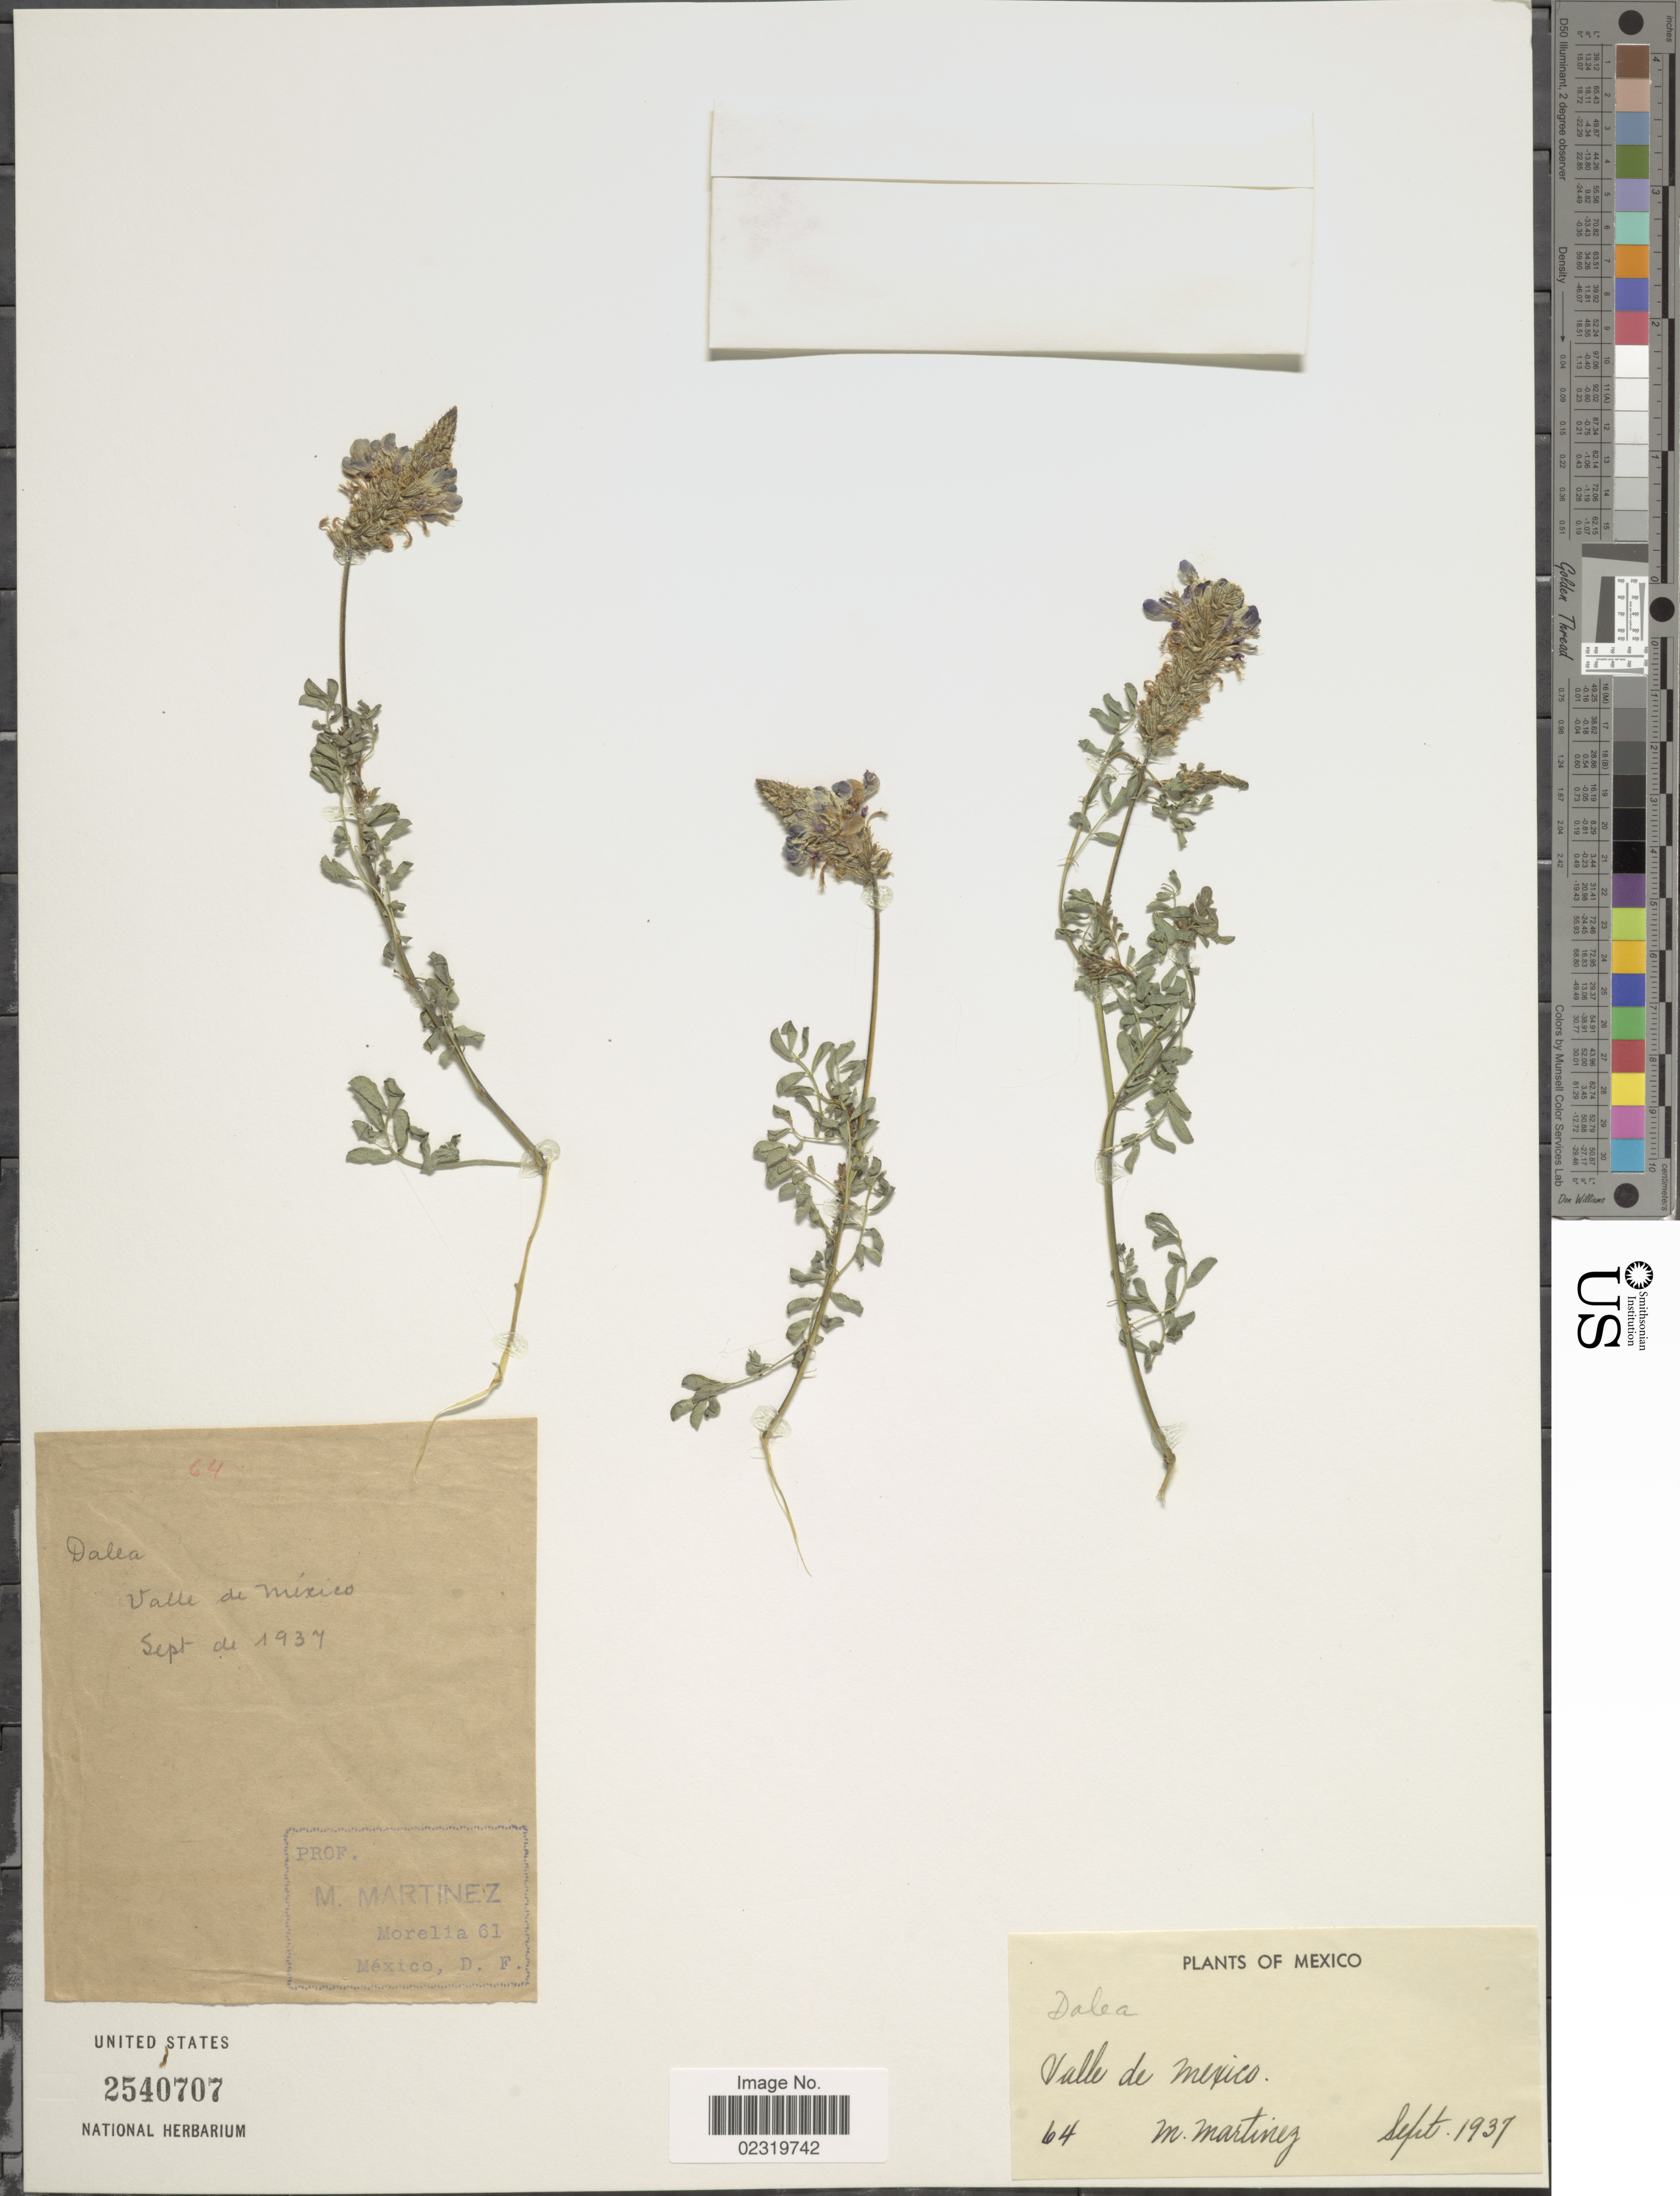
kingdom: Plantae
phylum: Tracheophyta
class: Magnoliopsida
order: Fabales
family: Fabaceae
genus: Dalea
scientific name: Dalea obovatifolia var. obovatifolia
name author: Ortega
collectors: M. Martinez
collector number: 64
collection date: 1937-09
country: Mexico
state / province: México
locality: Valle de Mexico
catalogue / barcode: US 2540707